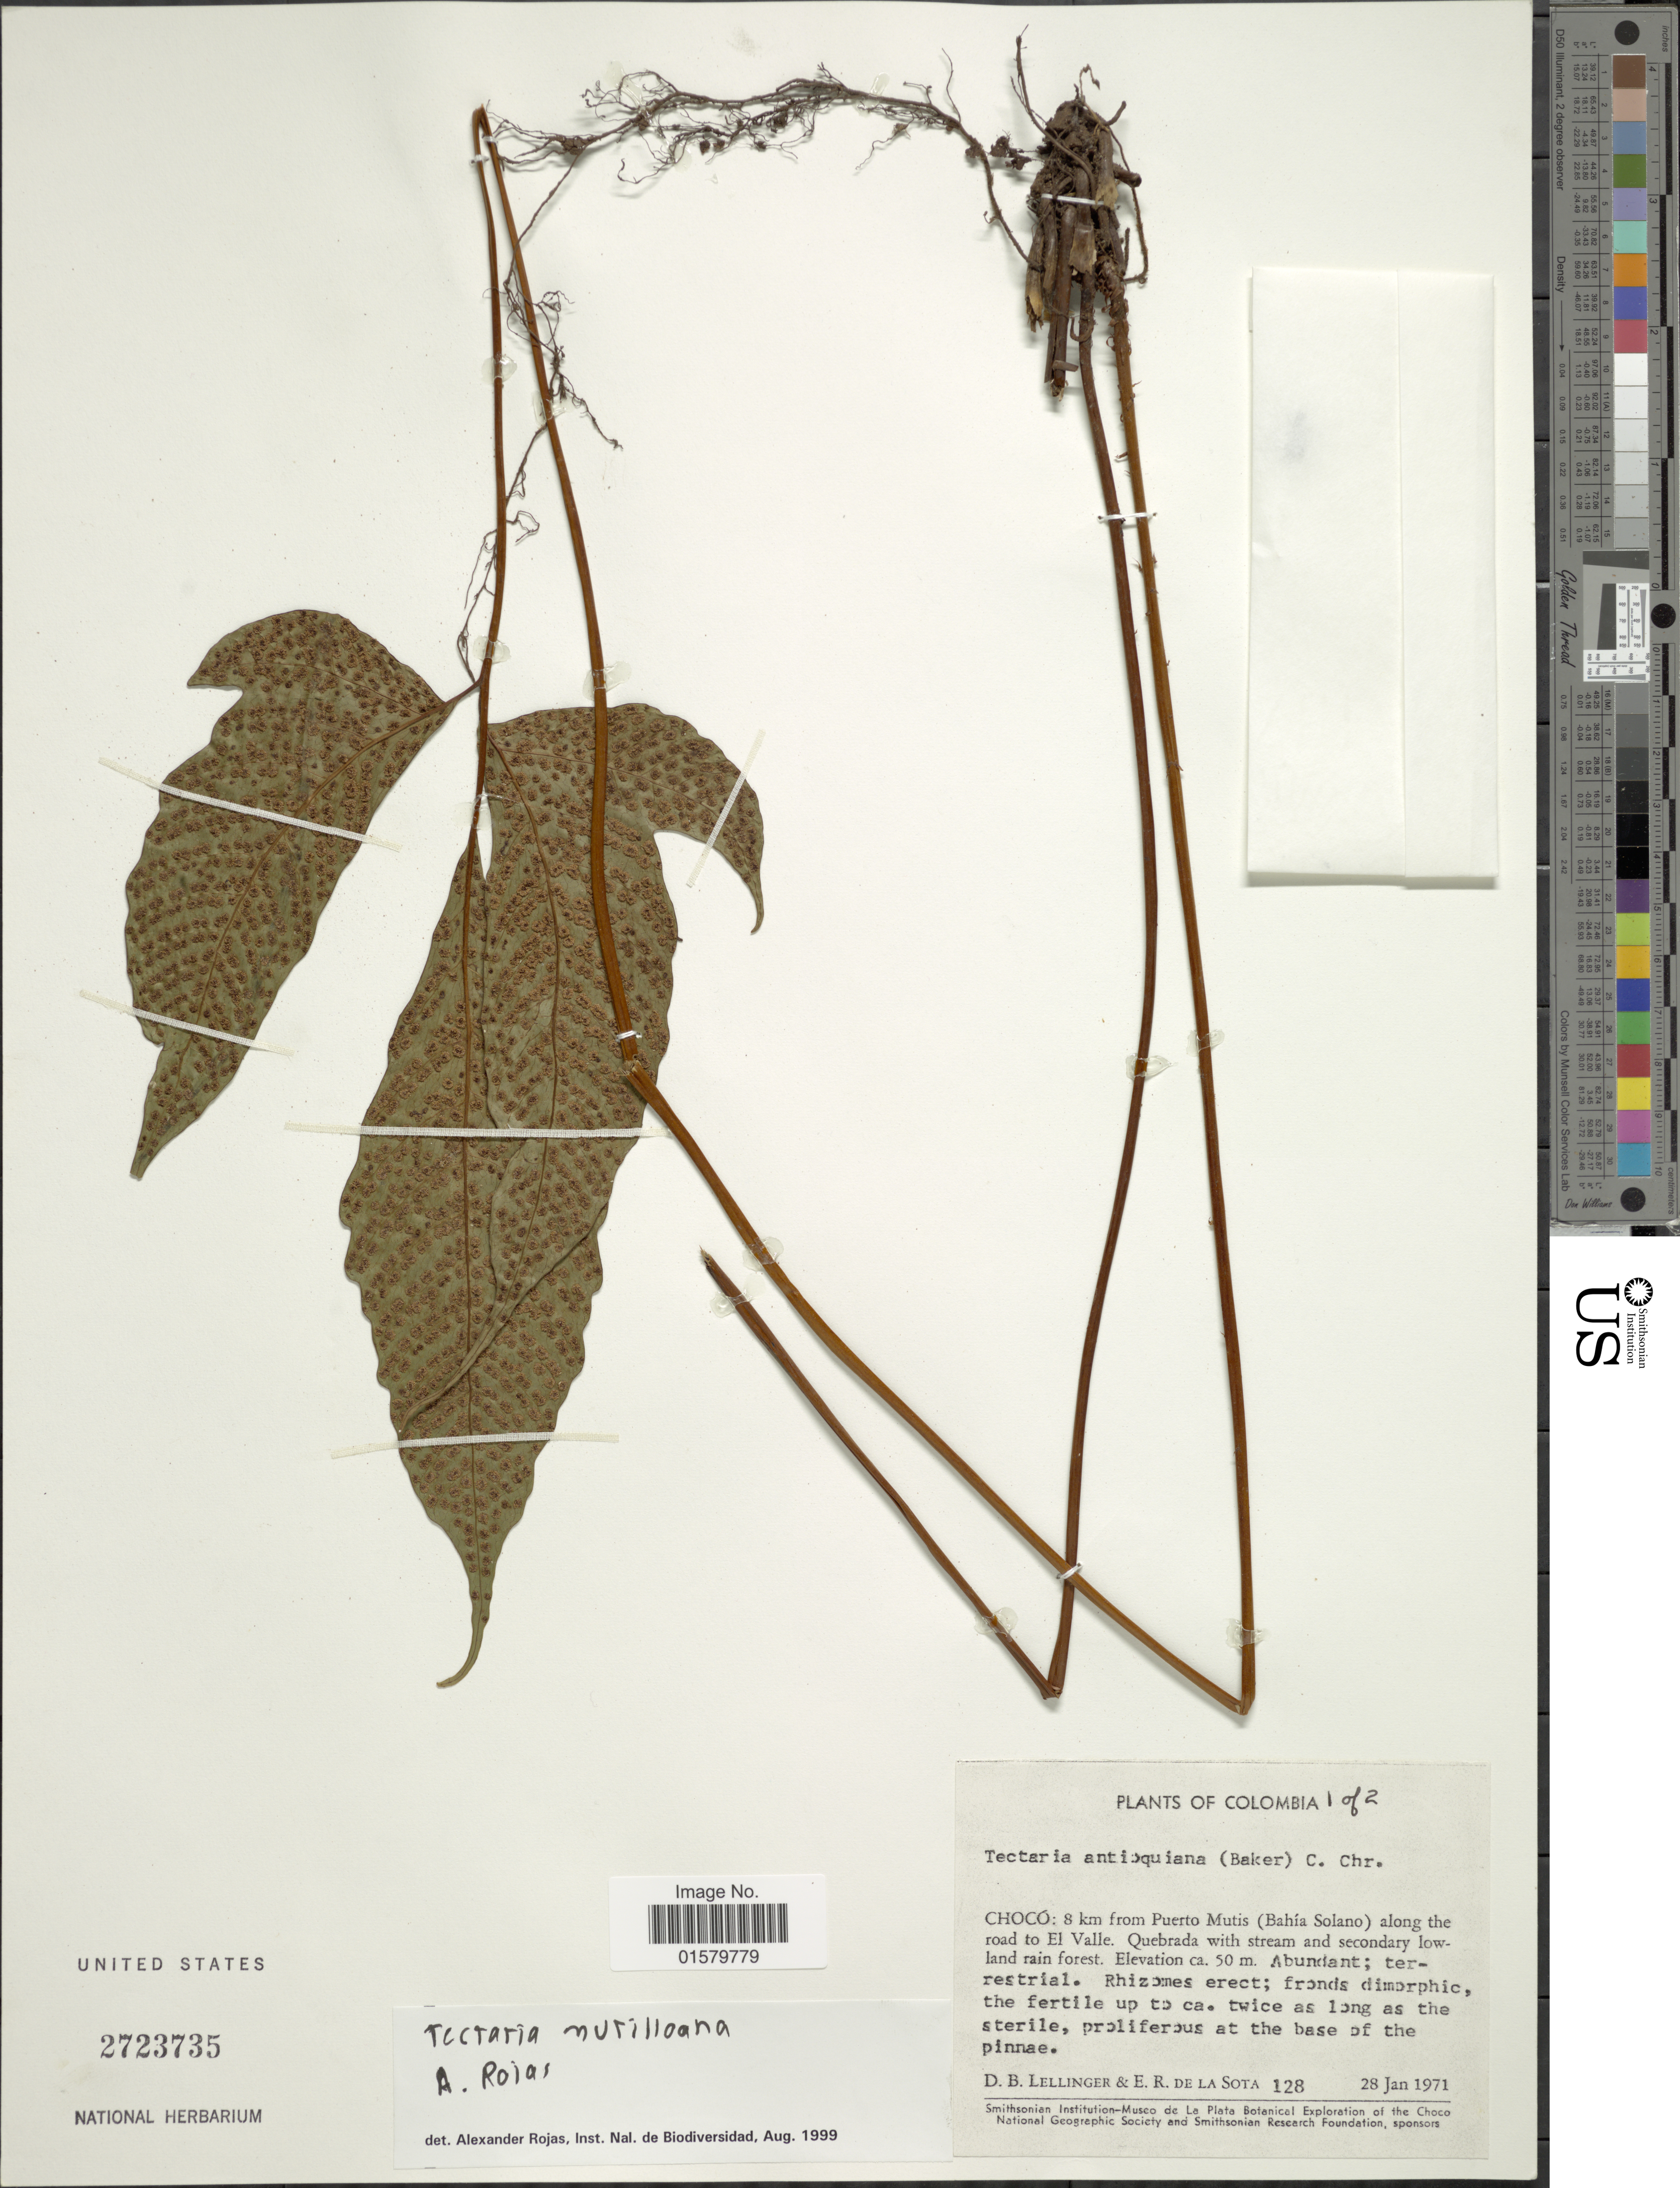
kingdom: Plantae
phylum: Tracheophyta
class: Polypodiopsida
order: Polypodiales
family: Tectariaceae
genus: Tectaria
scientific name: Tectaria murilloana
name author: A. Rojas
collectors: D. B. Lellinger & E. R. de la Sota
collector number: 128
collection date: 1971-01-28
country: Colombia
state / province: Chocó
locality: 8 km from Puerto Mutis (Bahia Solano) along the road to El Valle. Quebrada with stream and secondary low land rain forest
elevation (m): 50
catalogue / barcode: US 2723735